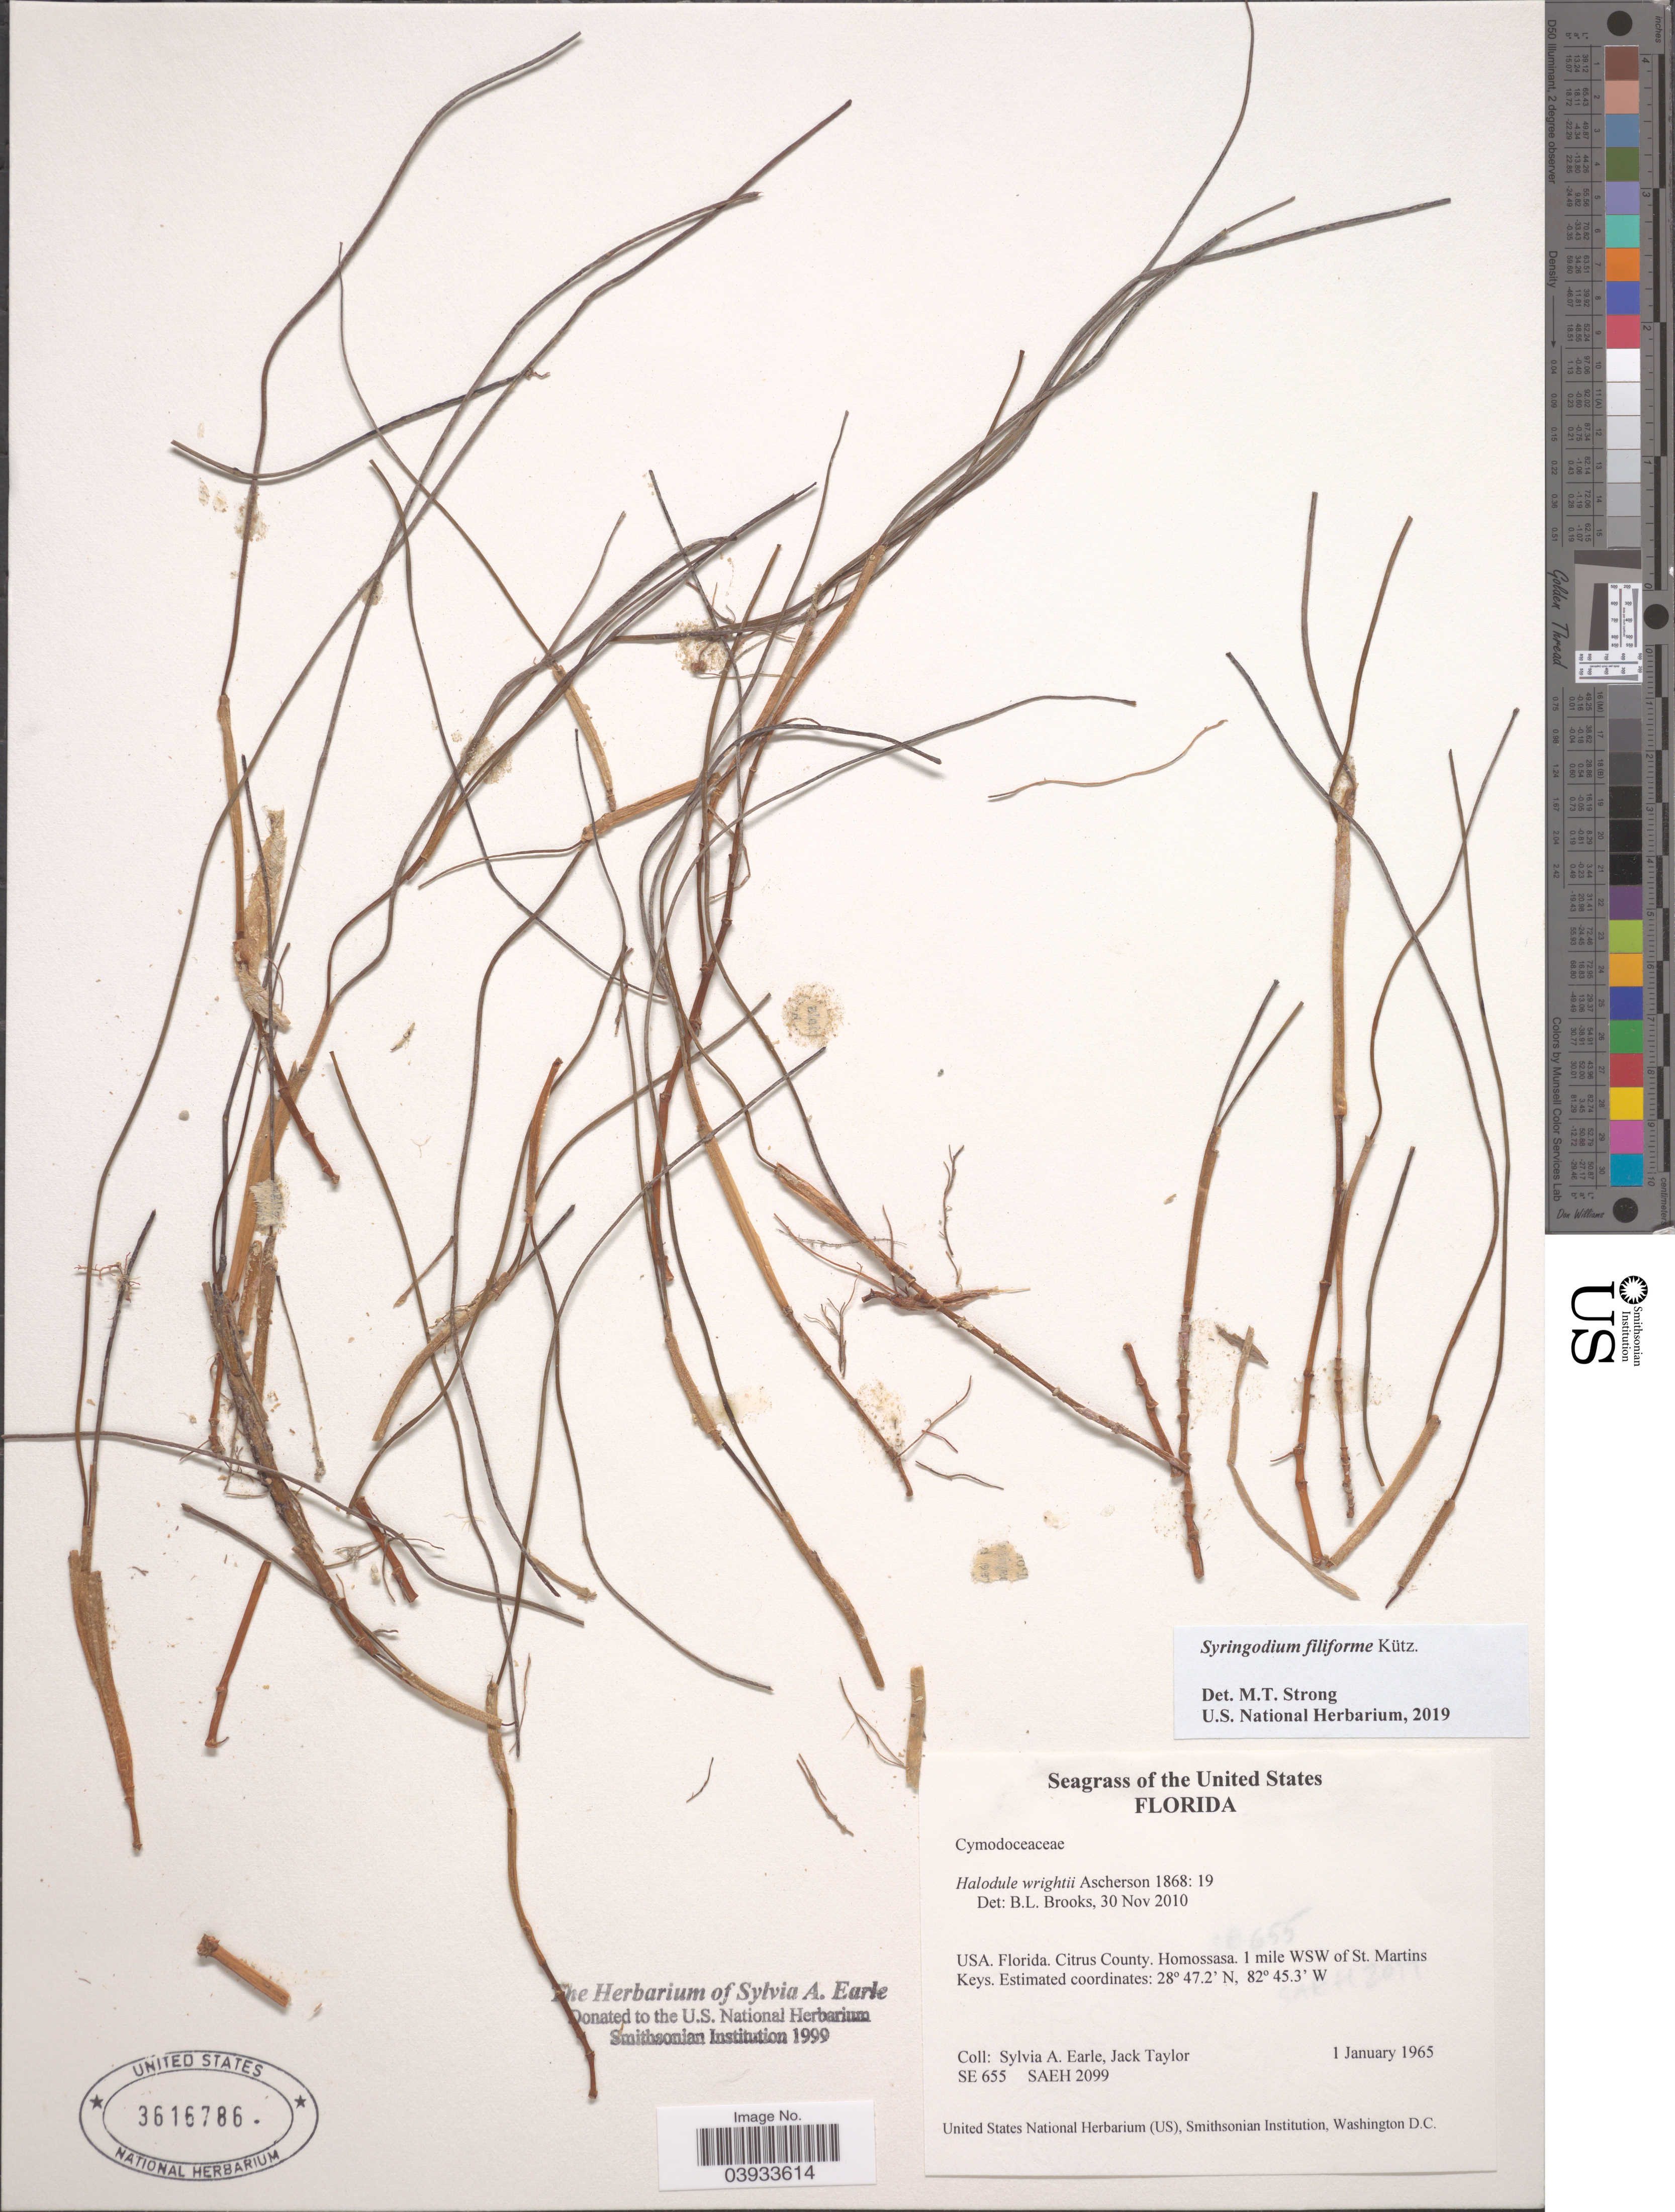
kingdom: Plantae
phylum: Tracheophyta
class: Liliopsida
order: Alismatales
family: Cymodoceaceae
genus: Syringodium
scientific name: Syringodium filiforme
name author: Kütz.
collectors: S. A. Earle & J. Taylor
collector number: SE655/SAEH2099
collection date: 1965-01-01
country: United States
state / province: Florida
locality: Citrus County. Homosassa, 1 mile WSW of St. Martins. Keys.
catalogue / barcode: US 3616786